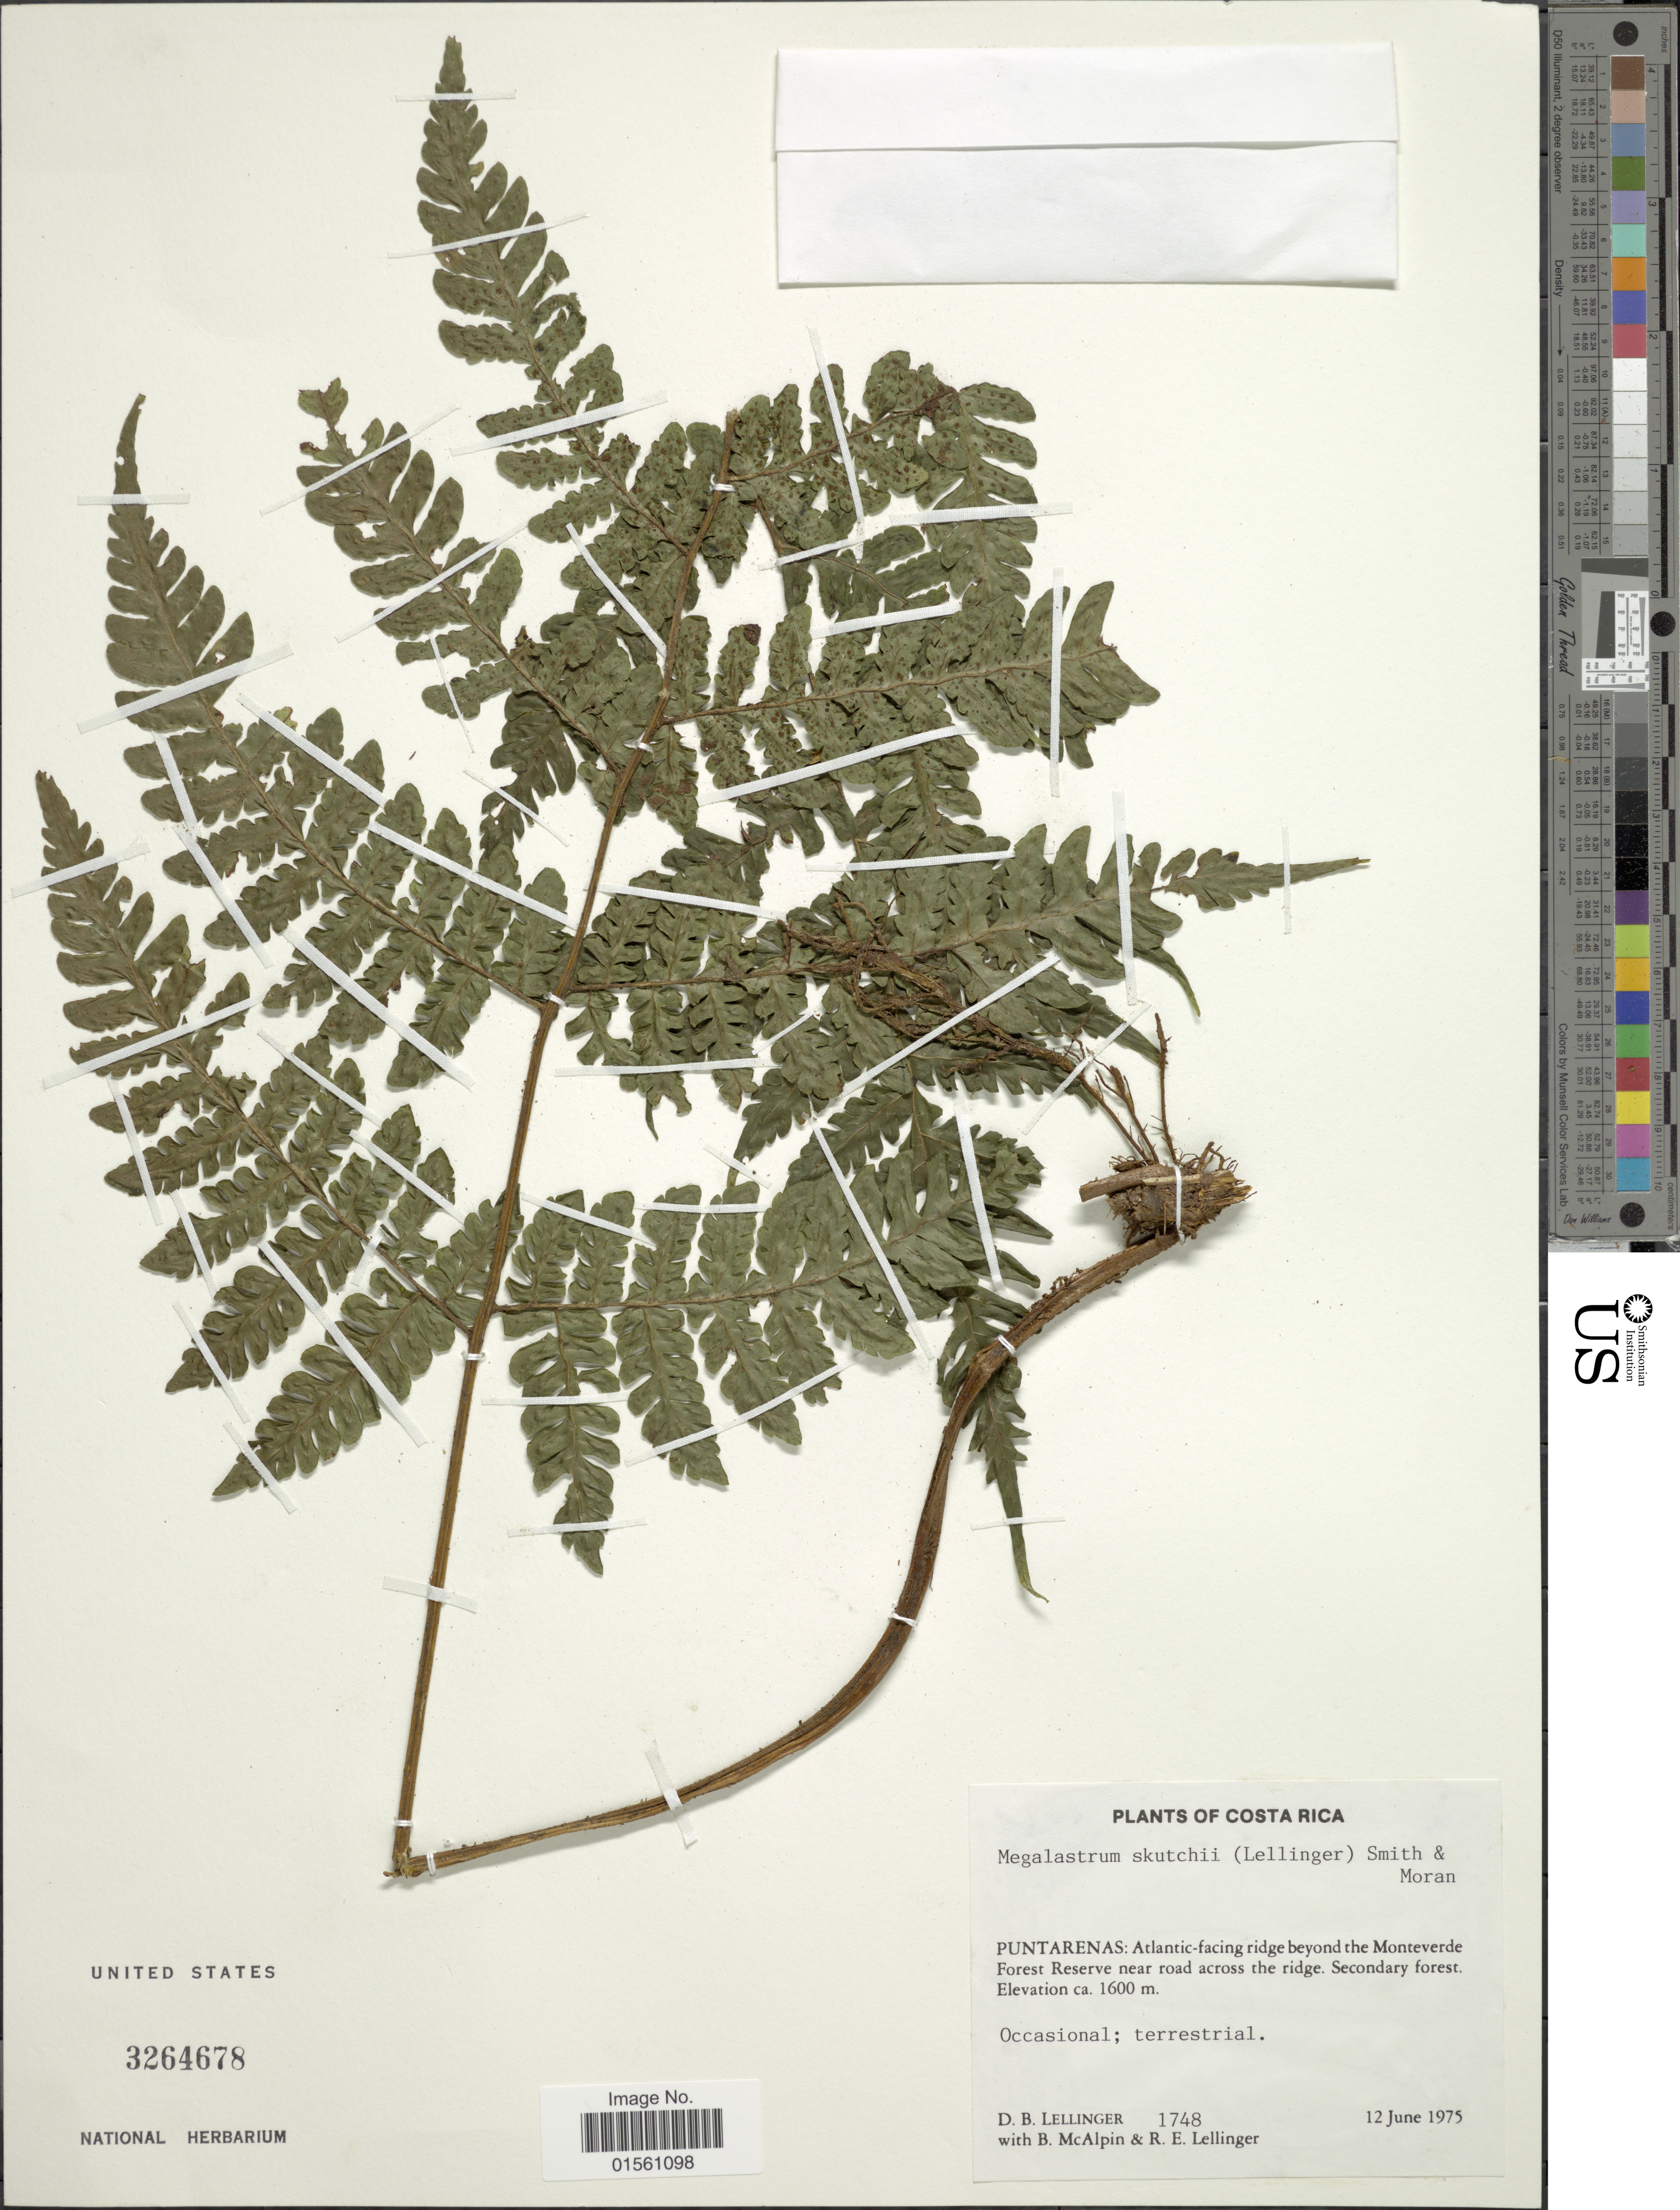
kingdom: Plantae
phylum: Tracheophyta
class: Polypodiopsida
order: Polypodiales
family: Dryopteridaceae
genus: Megalastrum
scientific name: Megalastrum skutchii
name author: (Lellinger) A.R. Sm. & R.C. Moran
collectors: D. B. Lellinger, B. McAlpin & R. E. Lellinger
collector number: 1748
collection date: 1975-06-12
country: Costa Rica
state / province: Puntarenas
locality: Costa Rica, Puntarenas: Atlantic-facing ridge beyond the Monteverde Forest Reserve near road across the ridge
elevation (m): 1600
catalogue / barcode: US 3264678